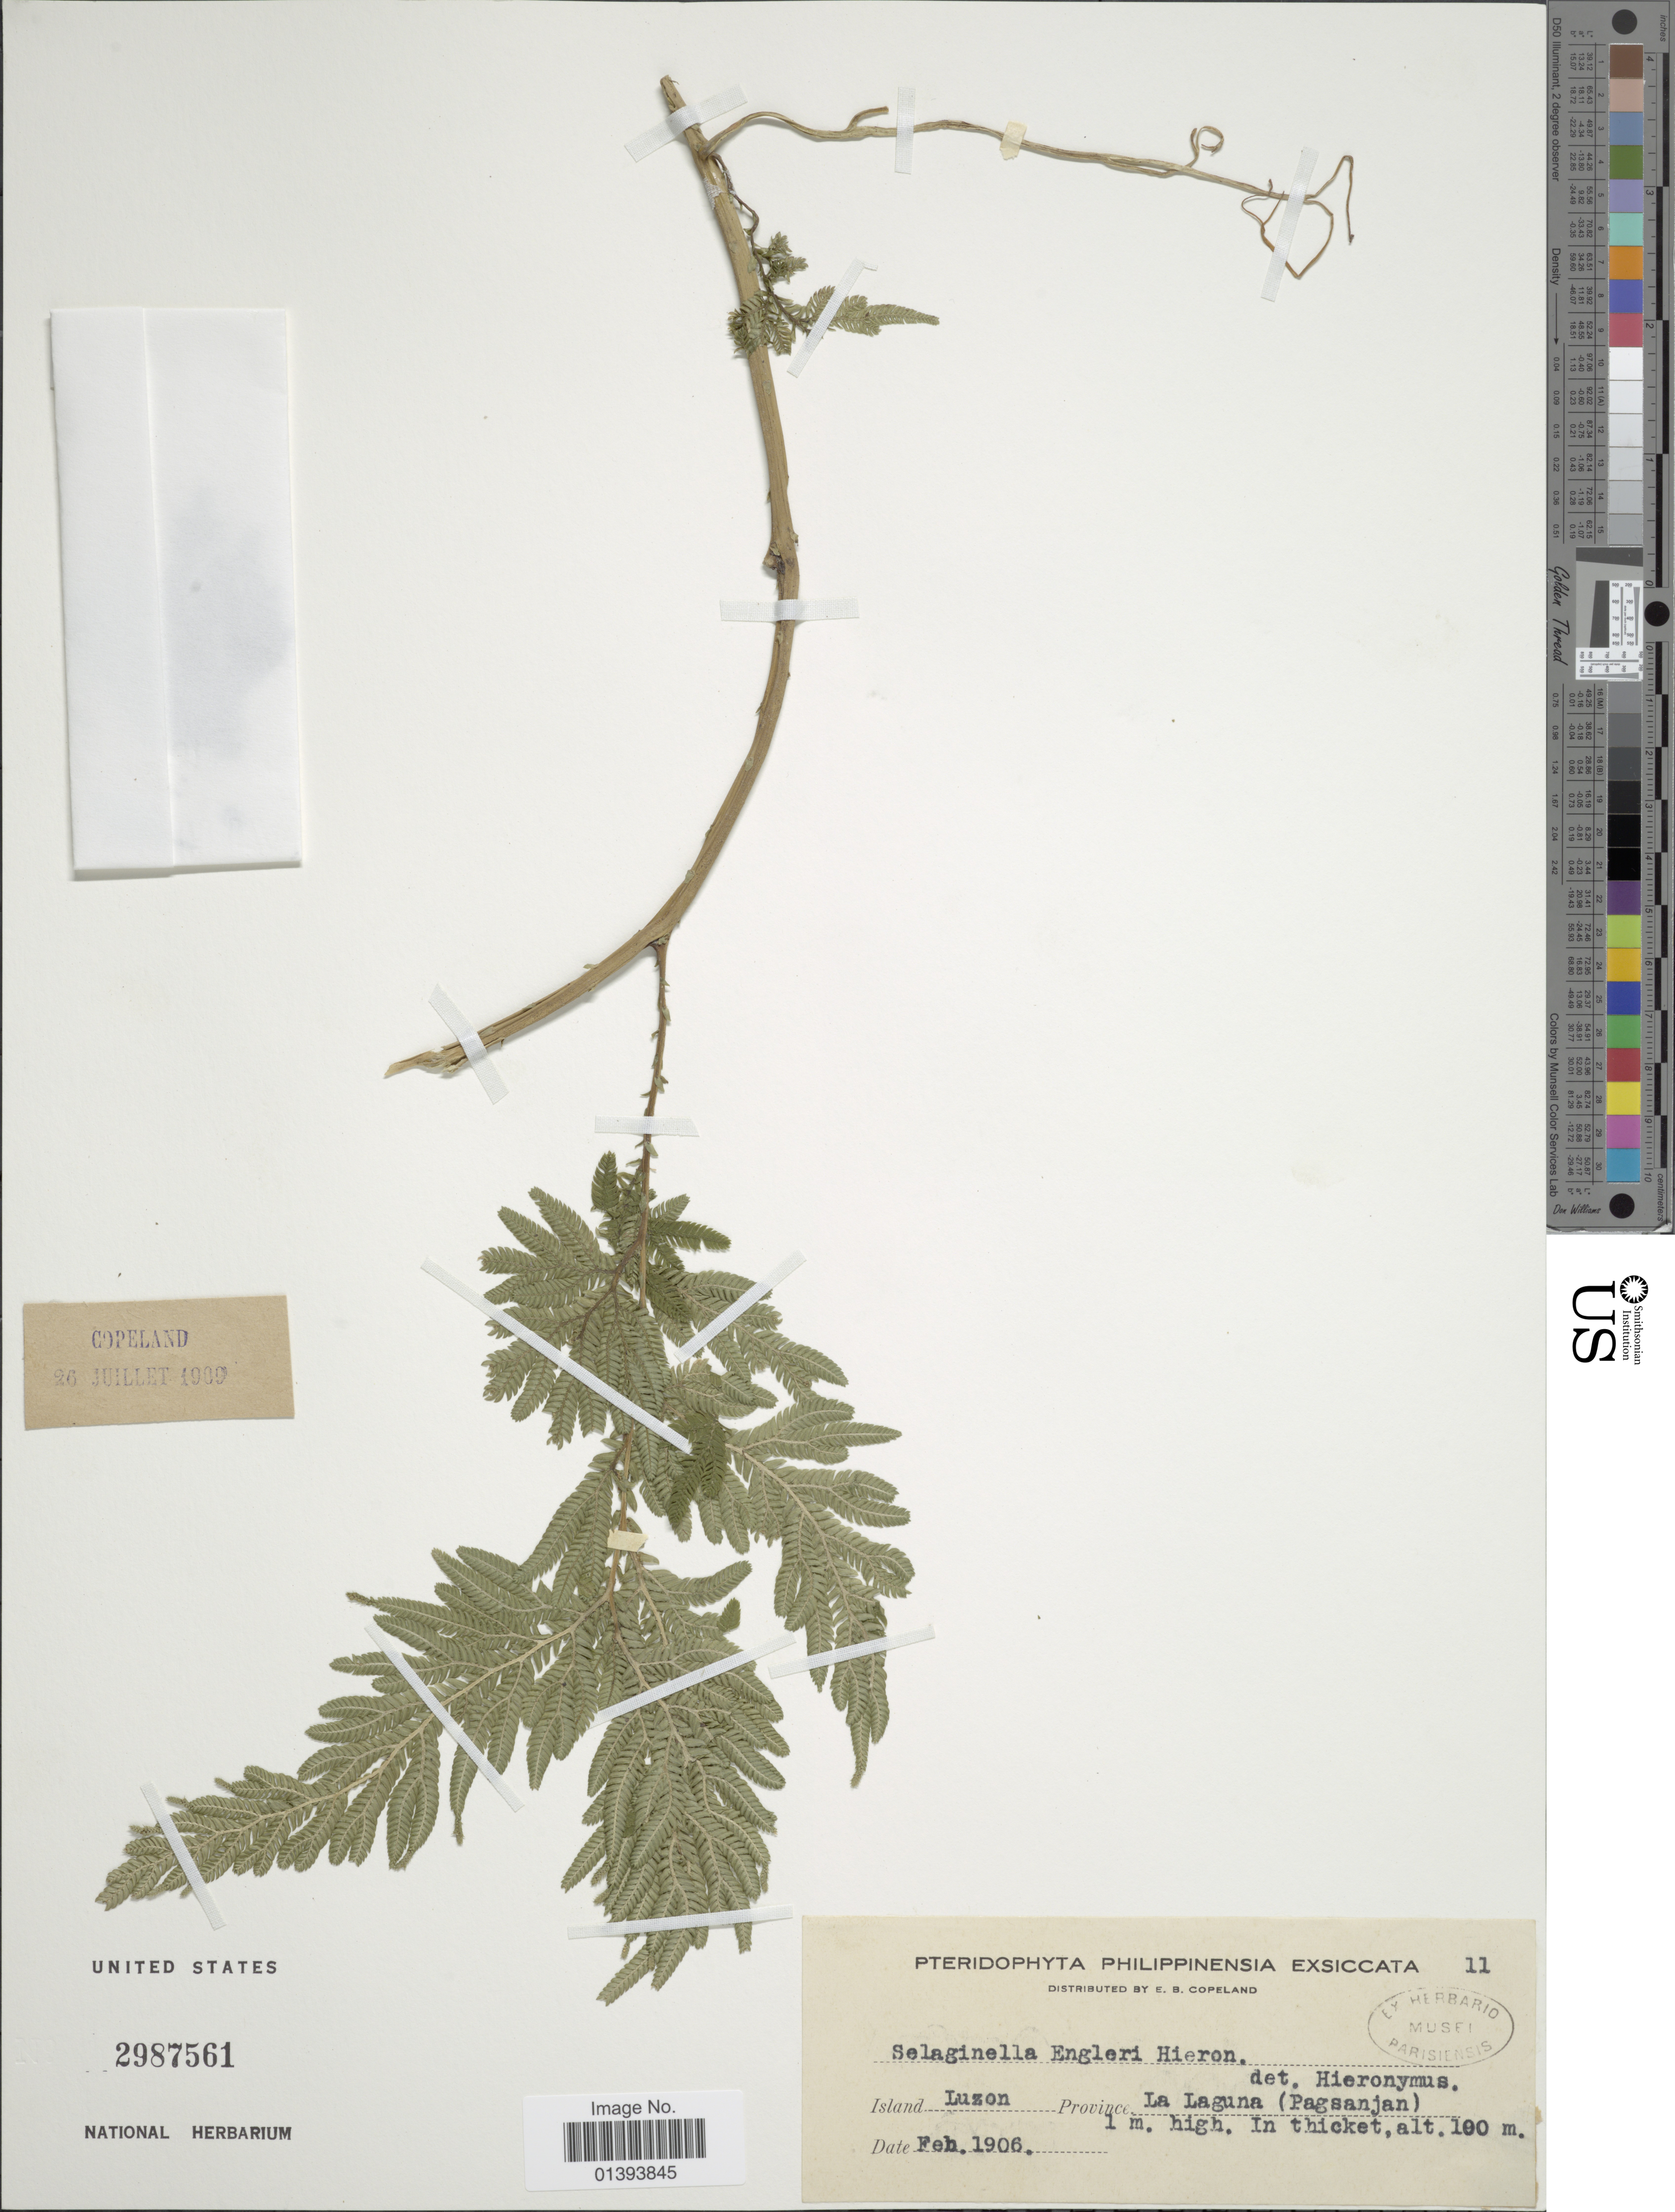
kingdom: Plantae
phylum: Tracheophyta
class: Lycopodiopsida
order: Selaginellales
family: Selaginellaceae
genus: Selaginella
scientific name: Selaginella engleri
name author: Hieron.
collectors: E. B. Copeland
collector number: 11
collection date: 1906-02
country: Philippines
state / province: Central Luzon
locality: Island Luzon, Province La Laguna(Pagsanjan)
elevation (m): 100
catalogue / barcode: US 2987561